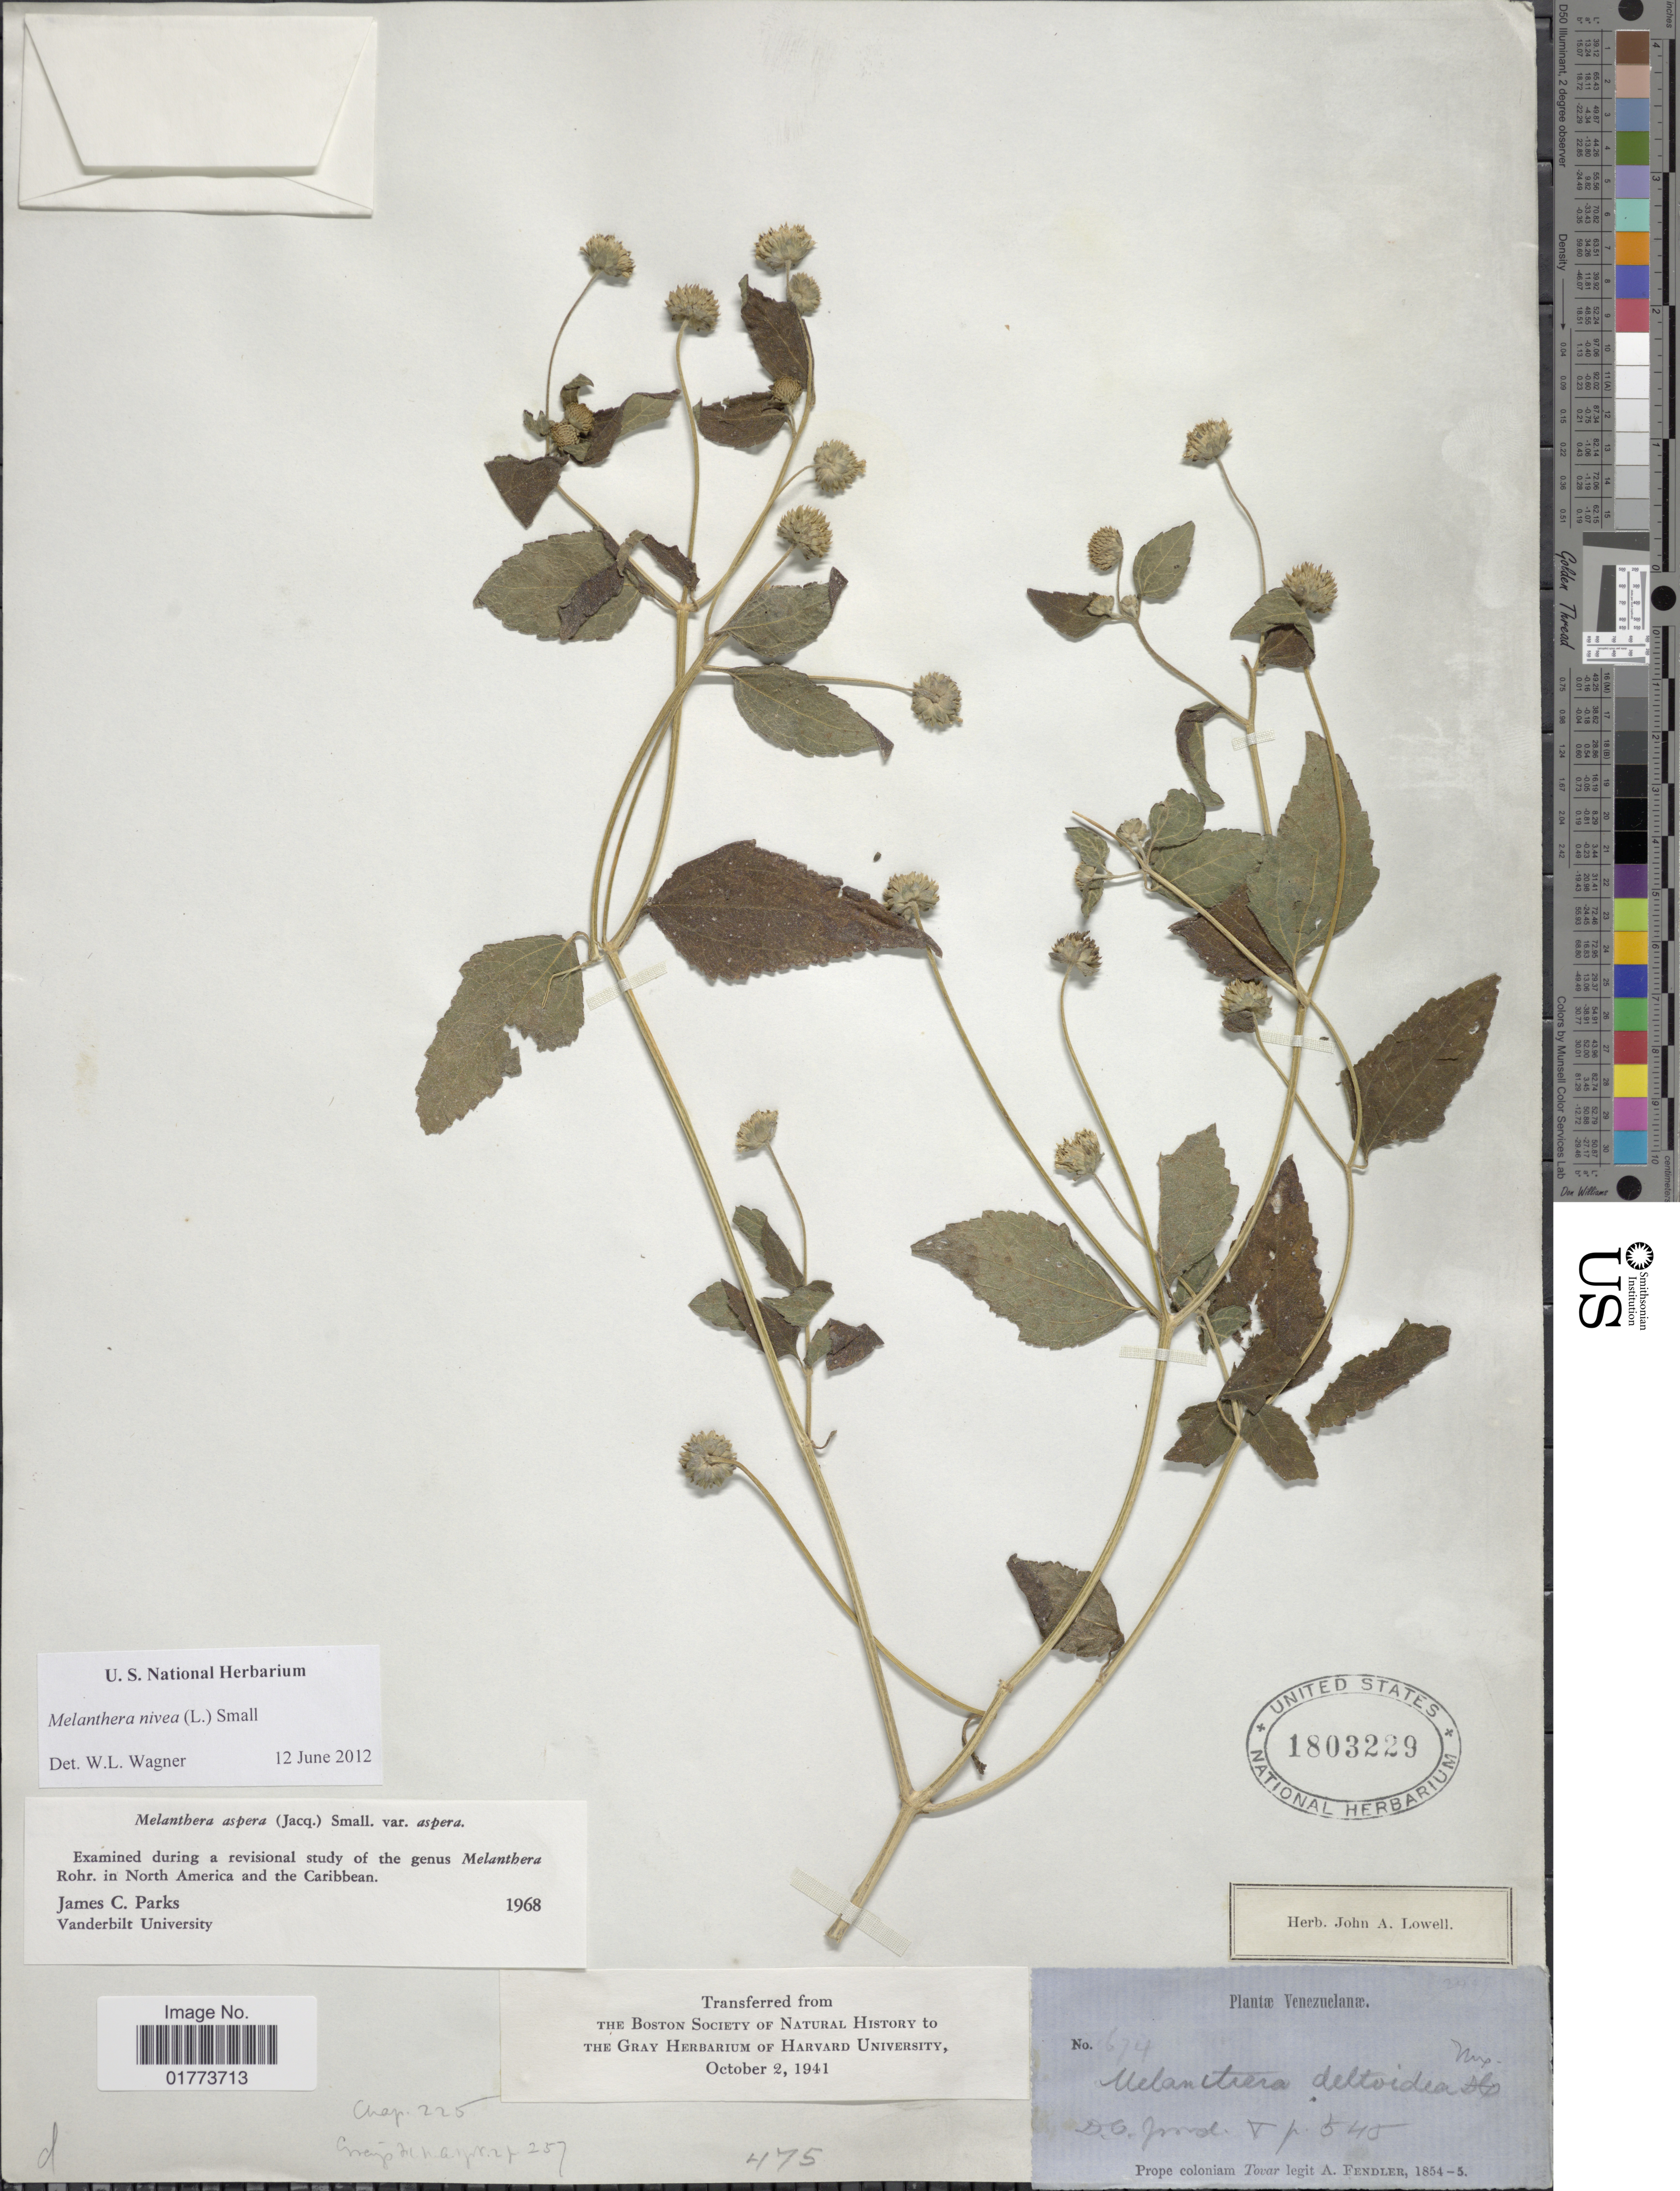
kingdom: Plantae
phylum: Tracheophyta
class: Magnoliopsida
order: Asterales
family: Asteraceae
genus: Melanthera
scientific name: Melanthera nivea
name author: (L.) Small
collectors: A. Fendler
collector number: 674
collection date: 1854/1855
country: Venezuela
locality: Prope coloniam Tovar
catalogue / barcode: US 1803229